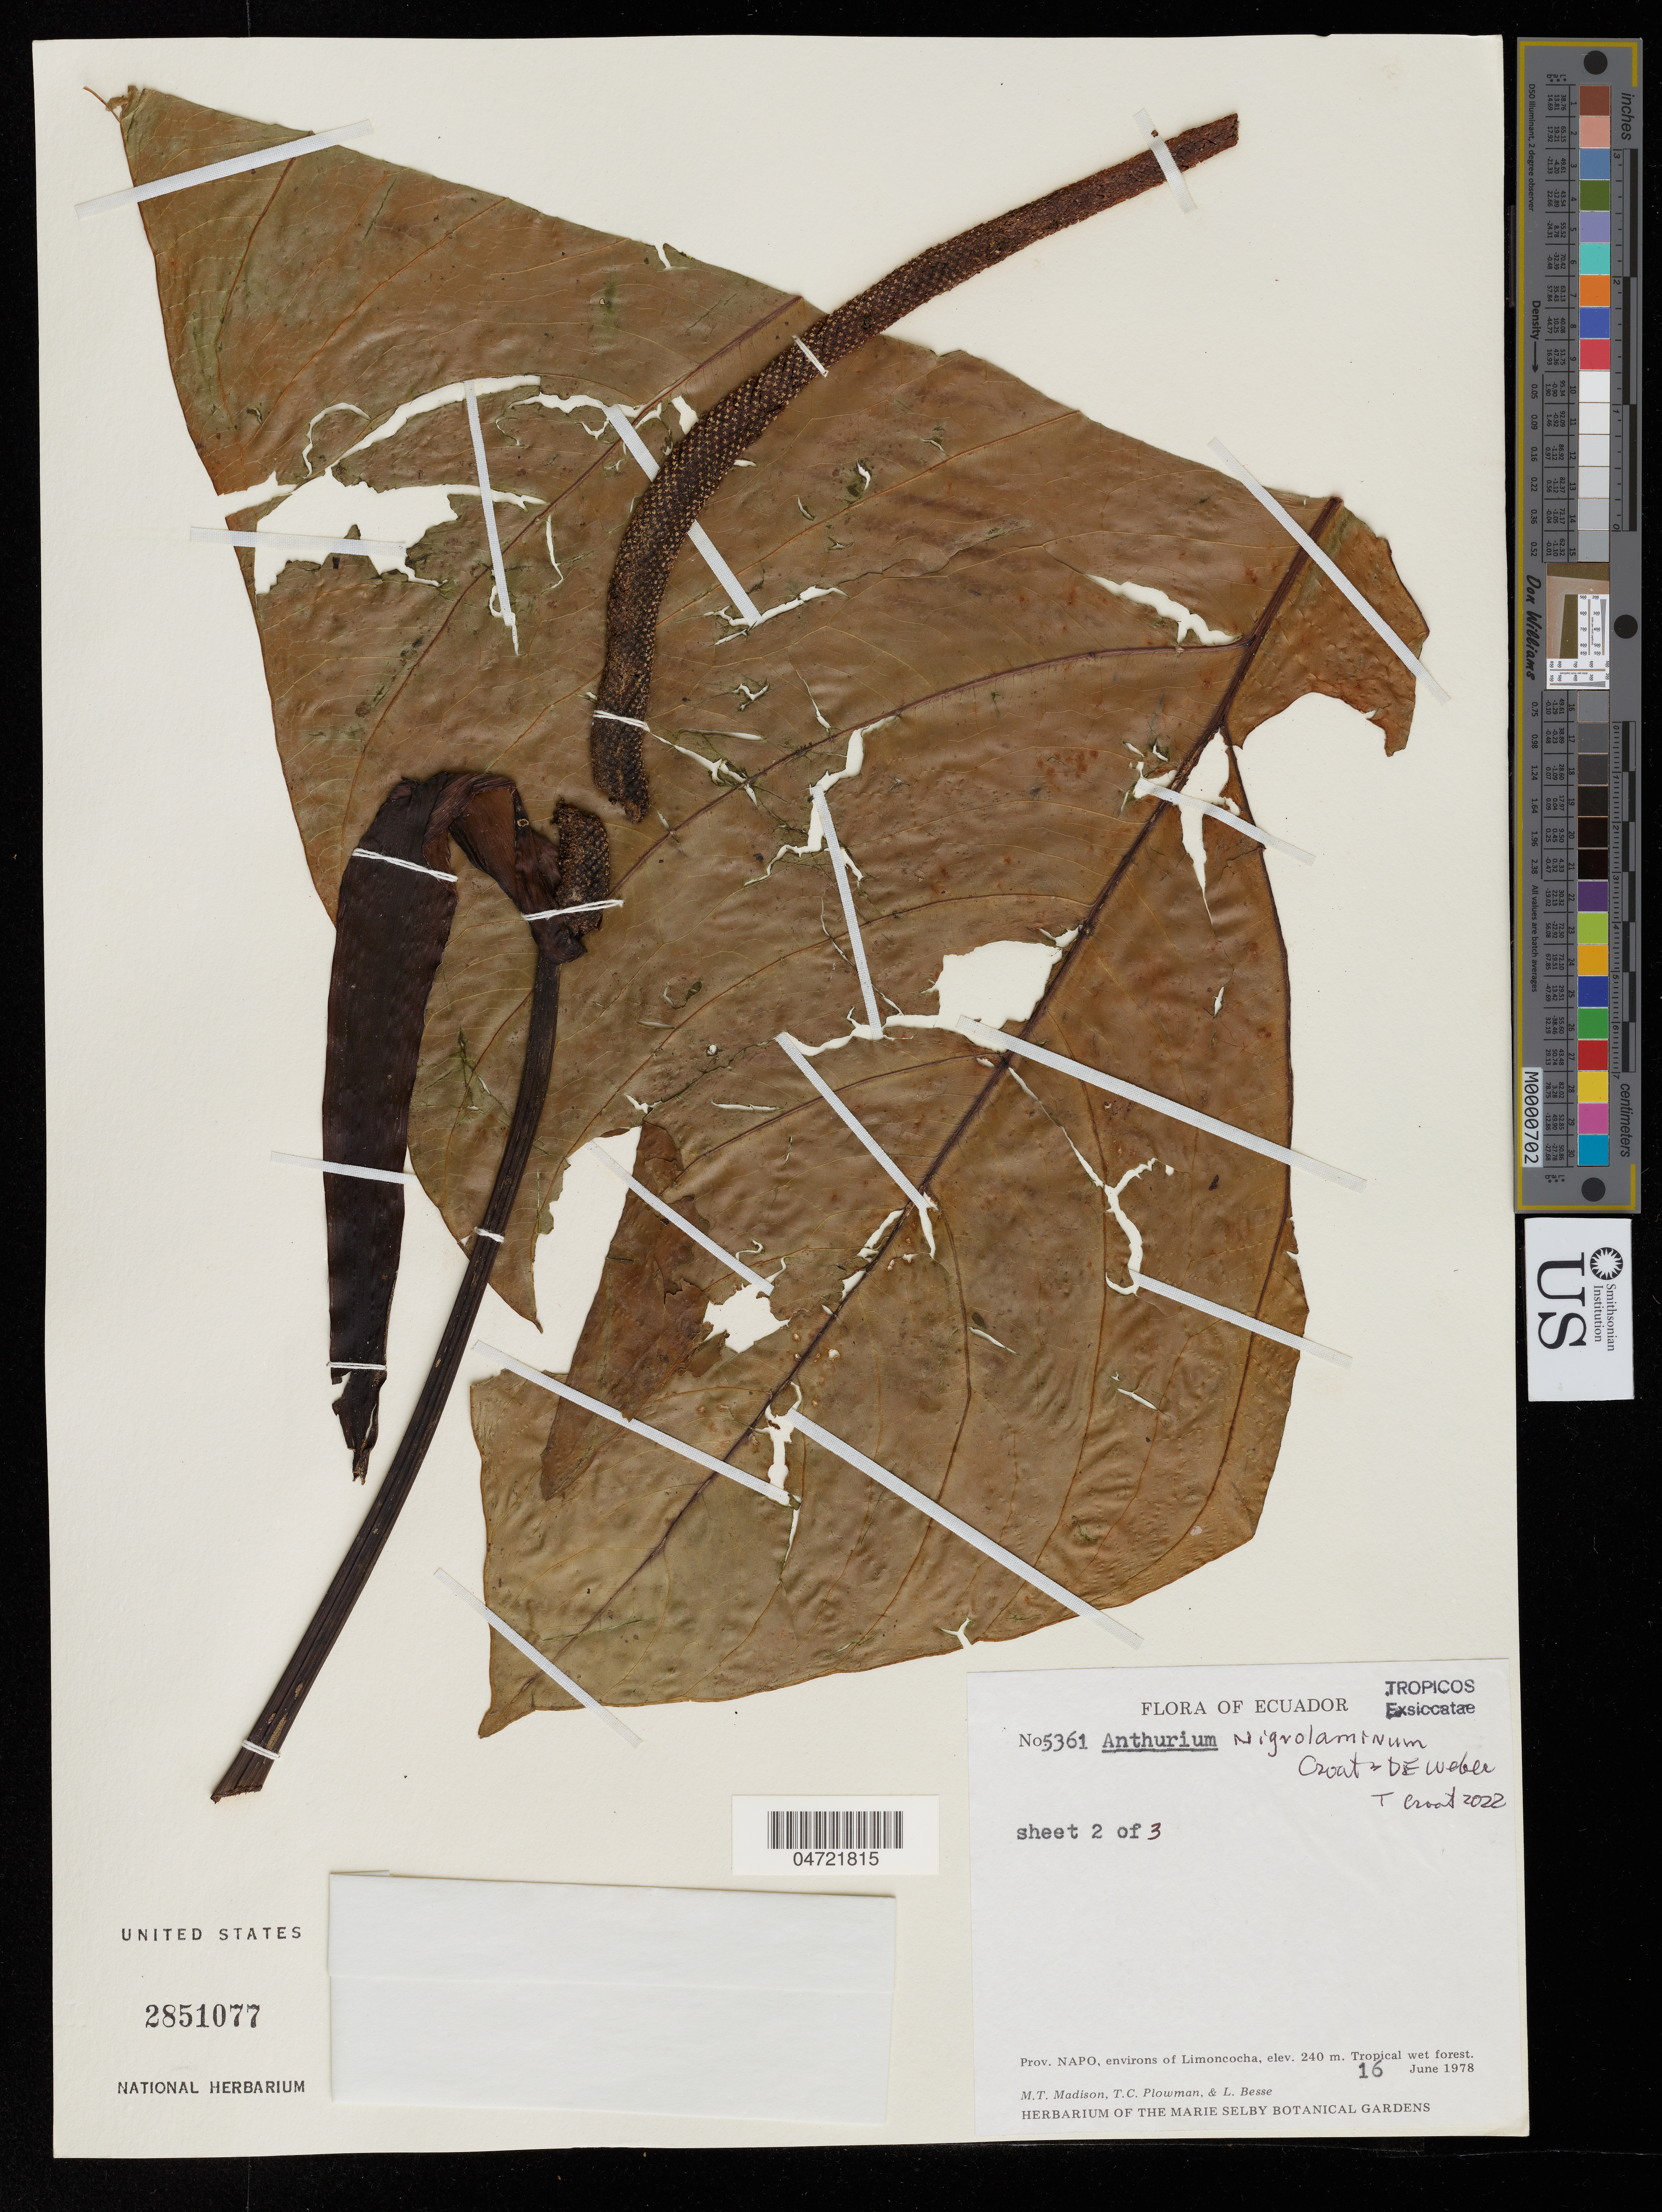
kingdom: Plantae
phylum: Tracheophyta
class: Liliopsida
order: Alismatales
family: Araceae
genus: Anthurium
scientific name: Anthurium nigrolaminum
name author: Croat & D. Weber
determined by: Croat, Thomas B., Missouri Botanical Garden (MO)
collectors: M. T. Madison, T. Plowman & L. Besse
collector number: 5361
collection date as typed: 16 Jun 1978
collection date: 1978-06-16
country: Ecuador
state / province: Sucumbíos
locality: Prov. Napo: Environs of Limoncocha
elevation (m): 240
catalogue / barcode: US 2851078